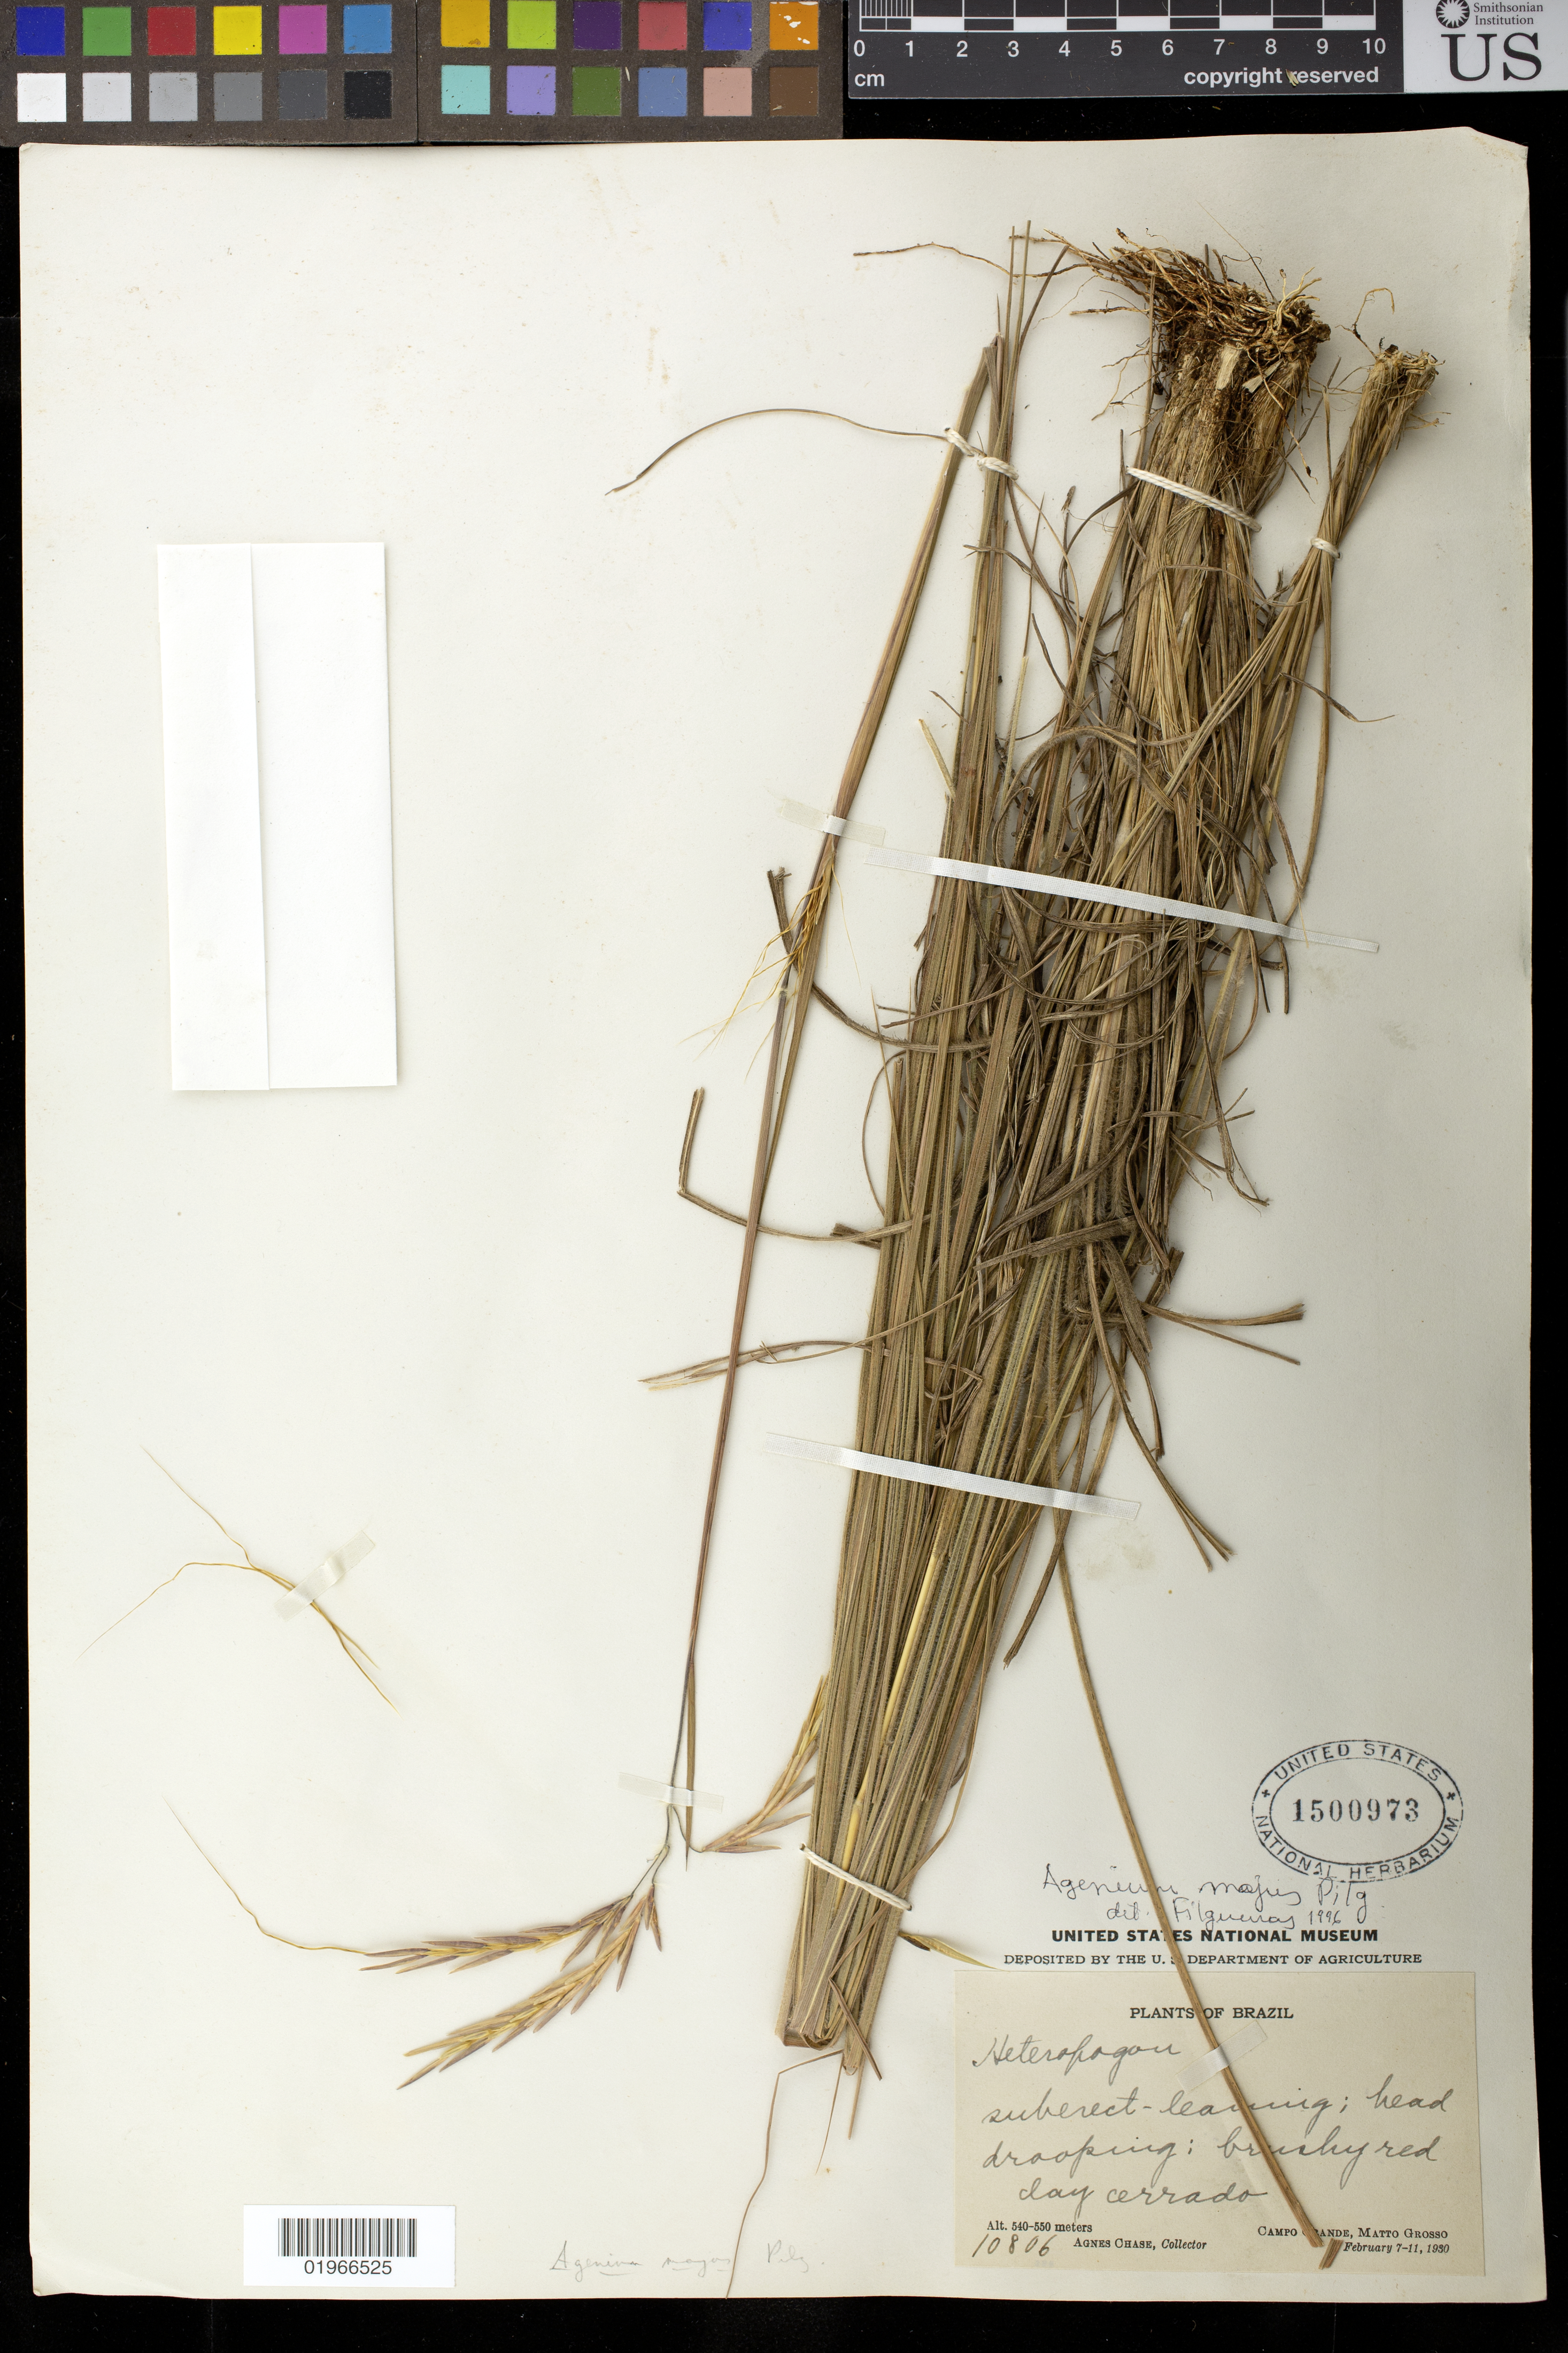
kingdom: Plantae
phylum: Tracheophyta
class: Liliopsida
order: Poales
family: Poaceae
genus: Agenium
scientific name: Agenium majus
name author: Pilg.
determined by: Filgueiras, T. S.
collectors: A. Chase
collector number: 10806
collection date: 1930-04-10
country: Brazil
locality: vargem east of Rio Ibo, Matto Grosso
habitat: suberect-leaming; head drooping; bushy red clay cerrado.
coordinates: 16° 20' - 15° 40' S, 55° - 55° 20' W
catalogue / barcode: US 1500973